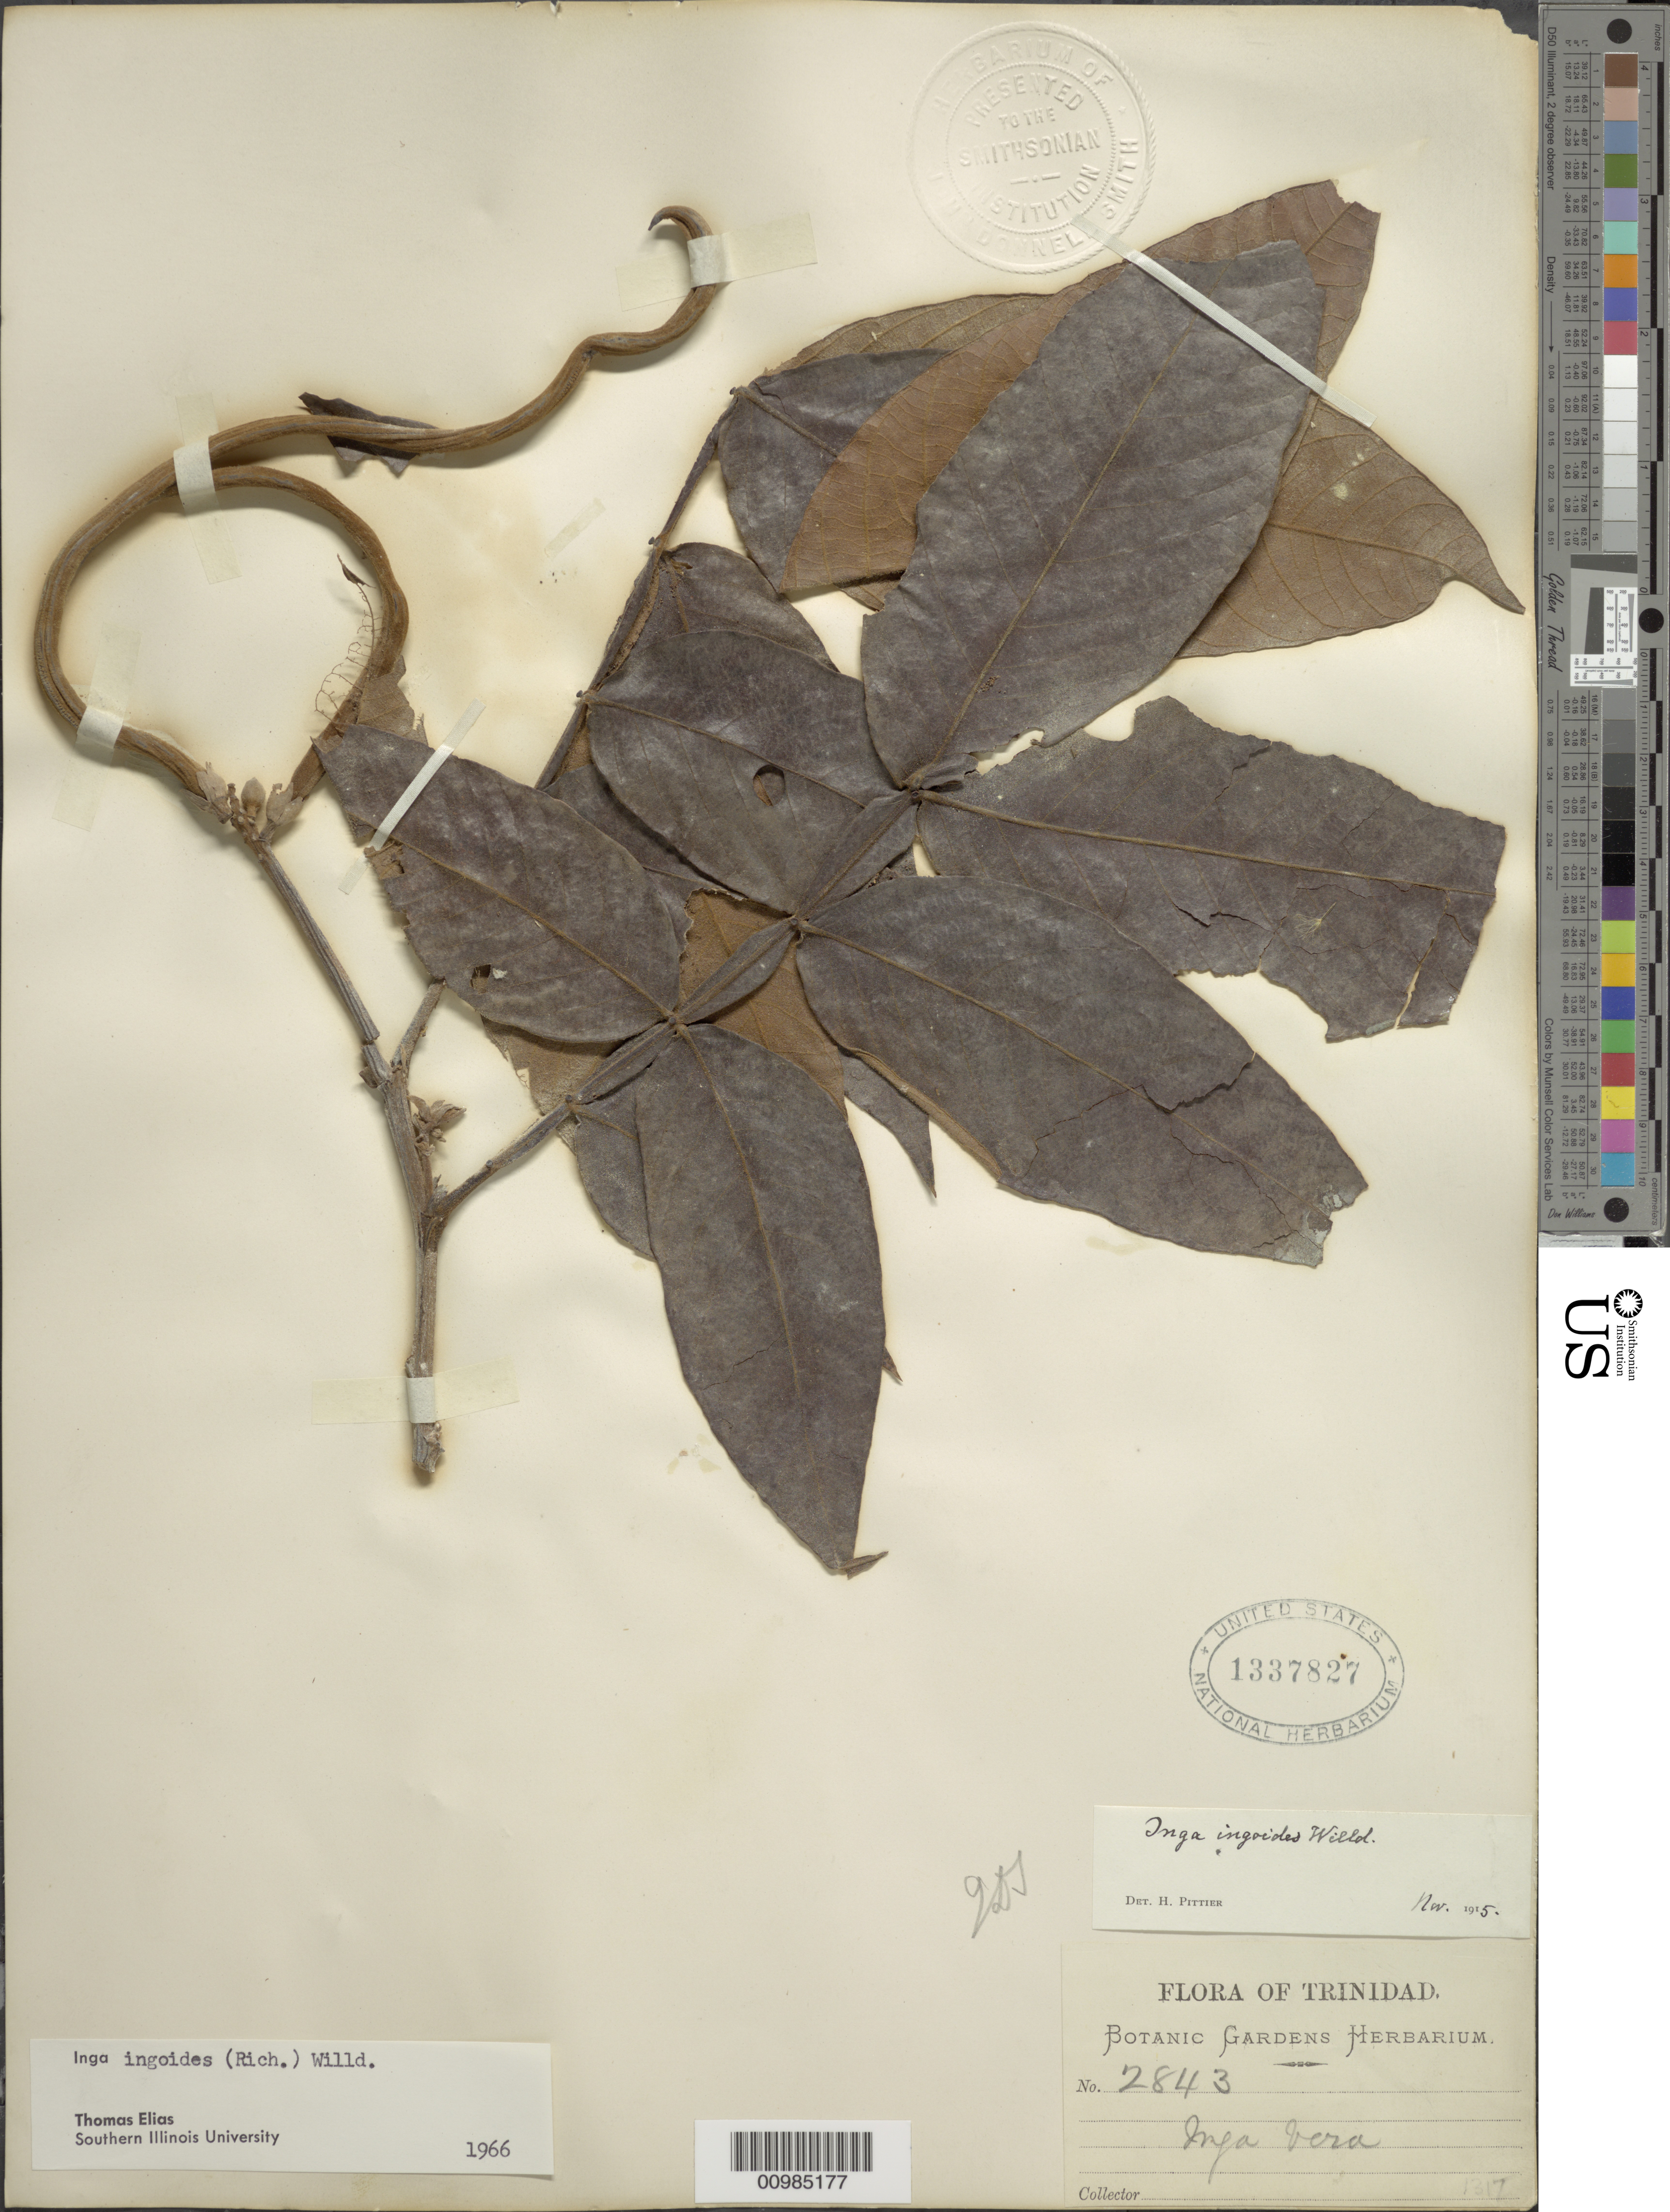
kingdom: Plantae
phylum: Tracheophyta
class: Magnoliopsida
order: Fabales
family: Fabaceae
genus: Inga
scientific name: Inga ingoides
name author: (Rich.) Willd.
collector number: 2743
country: Trinidad and Tobago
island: Trinidad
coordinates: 0 N, 0 E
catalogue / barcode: US 1337827